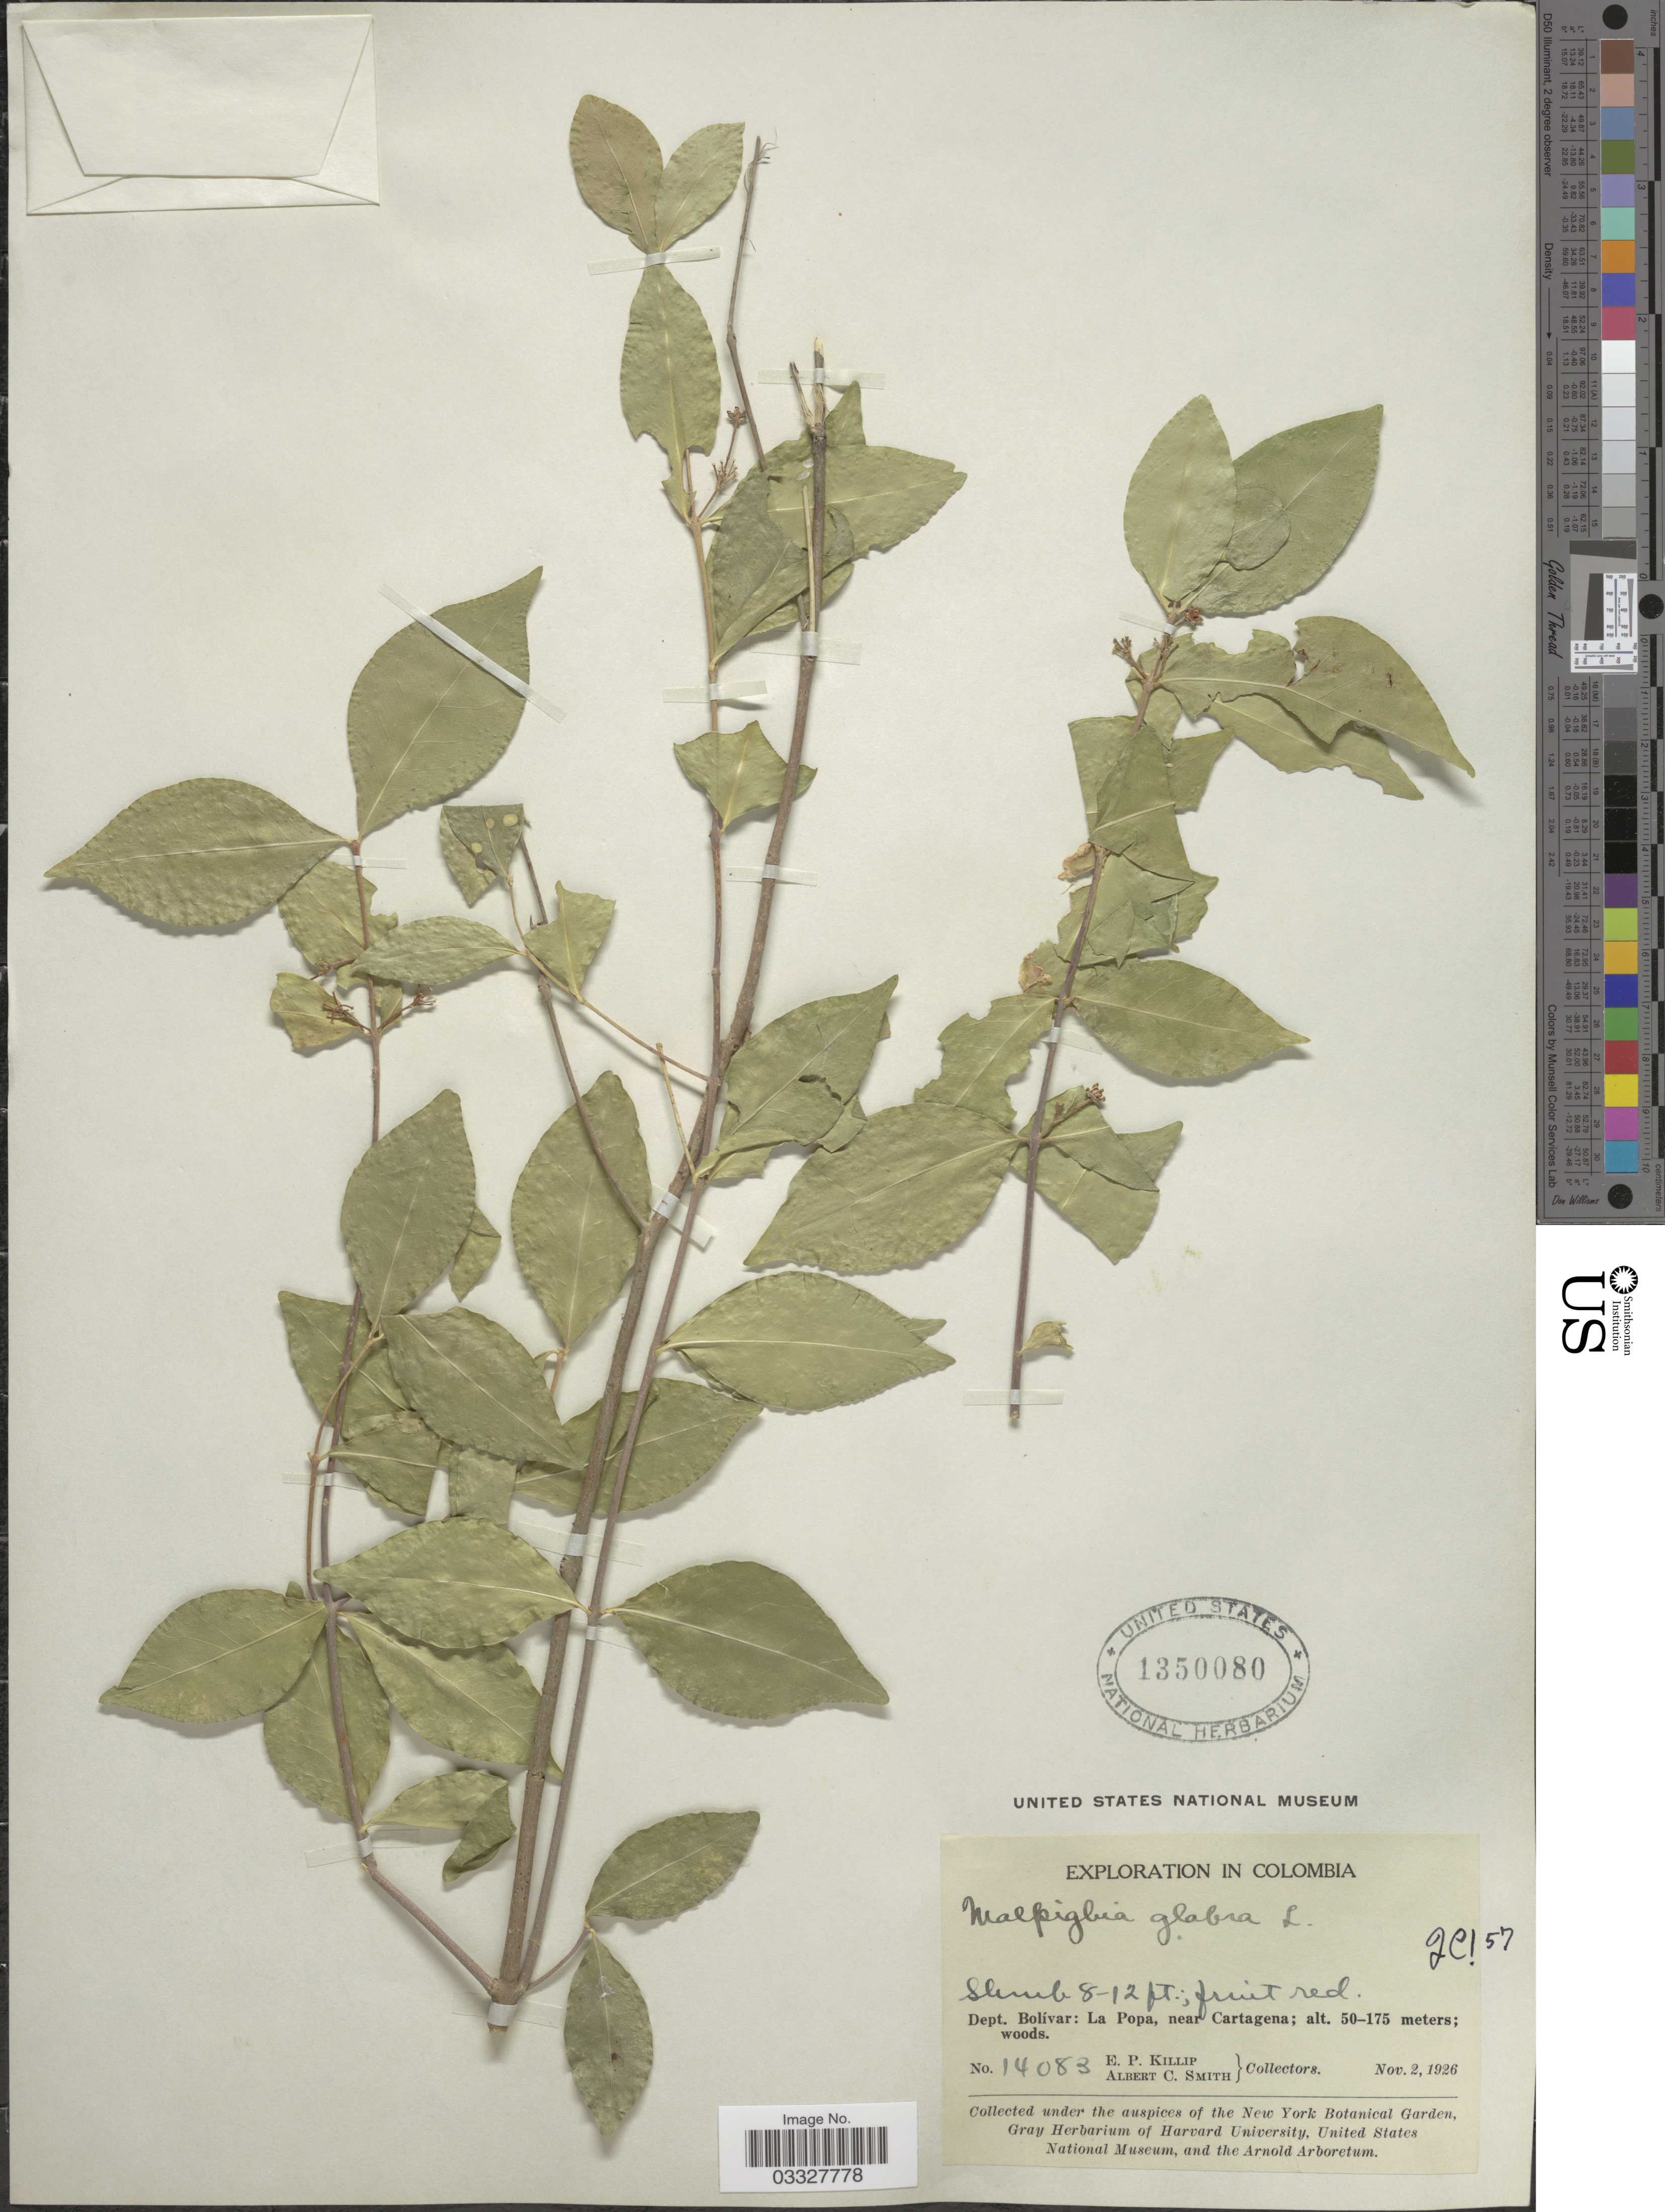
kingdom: Plantae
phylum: Tracheophyta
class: Magnoliopsida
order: Malpighiales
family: Malpighiaceae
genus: Malpighia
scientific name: Malpighia glabra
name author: L.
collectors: E. P. Killip & A. C. Smith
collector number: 14083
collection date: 1926-11-02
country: Colombia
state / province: Bolívar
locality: Dept. Bolívar: La Popa, near Cartagena.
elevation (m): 50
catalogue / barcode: US 1350080